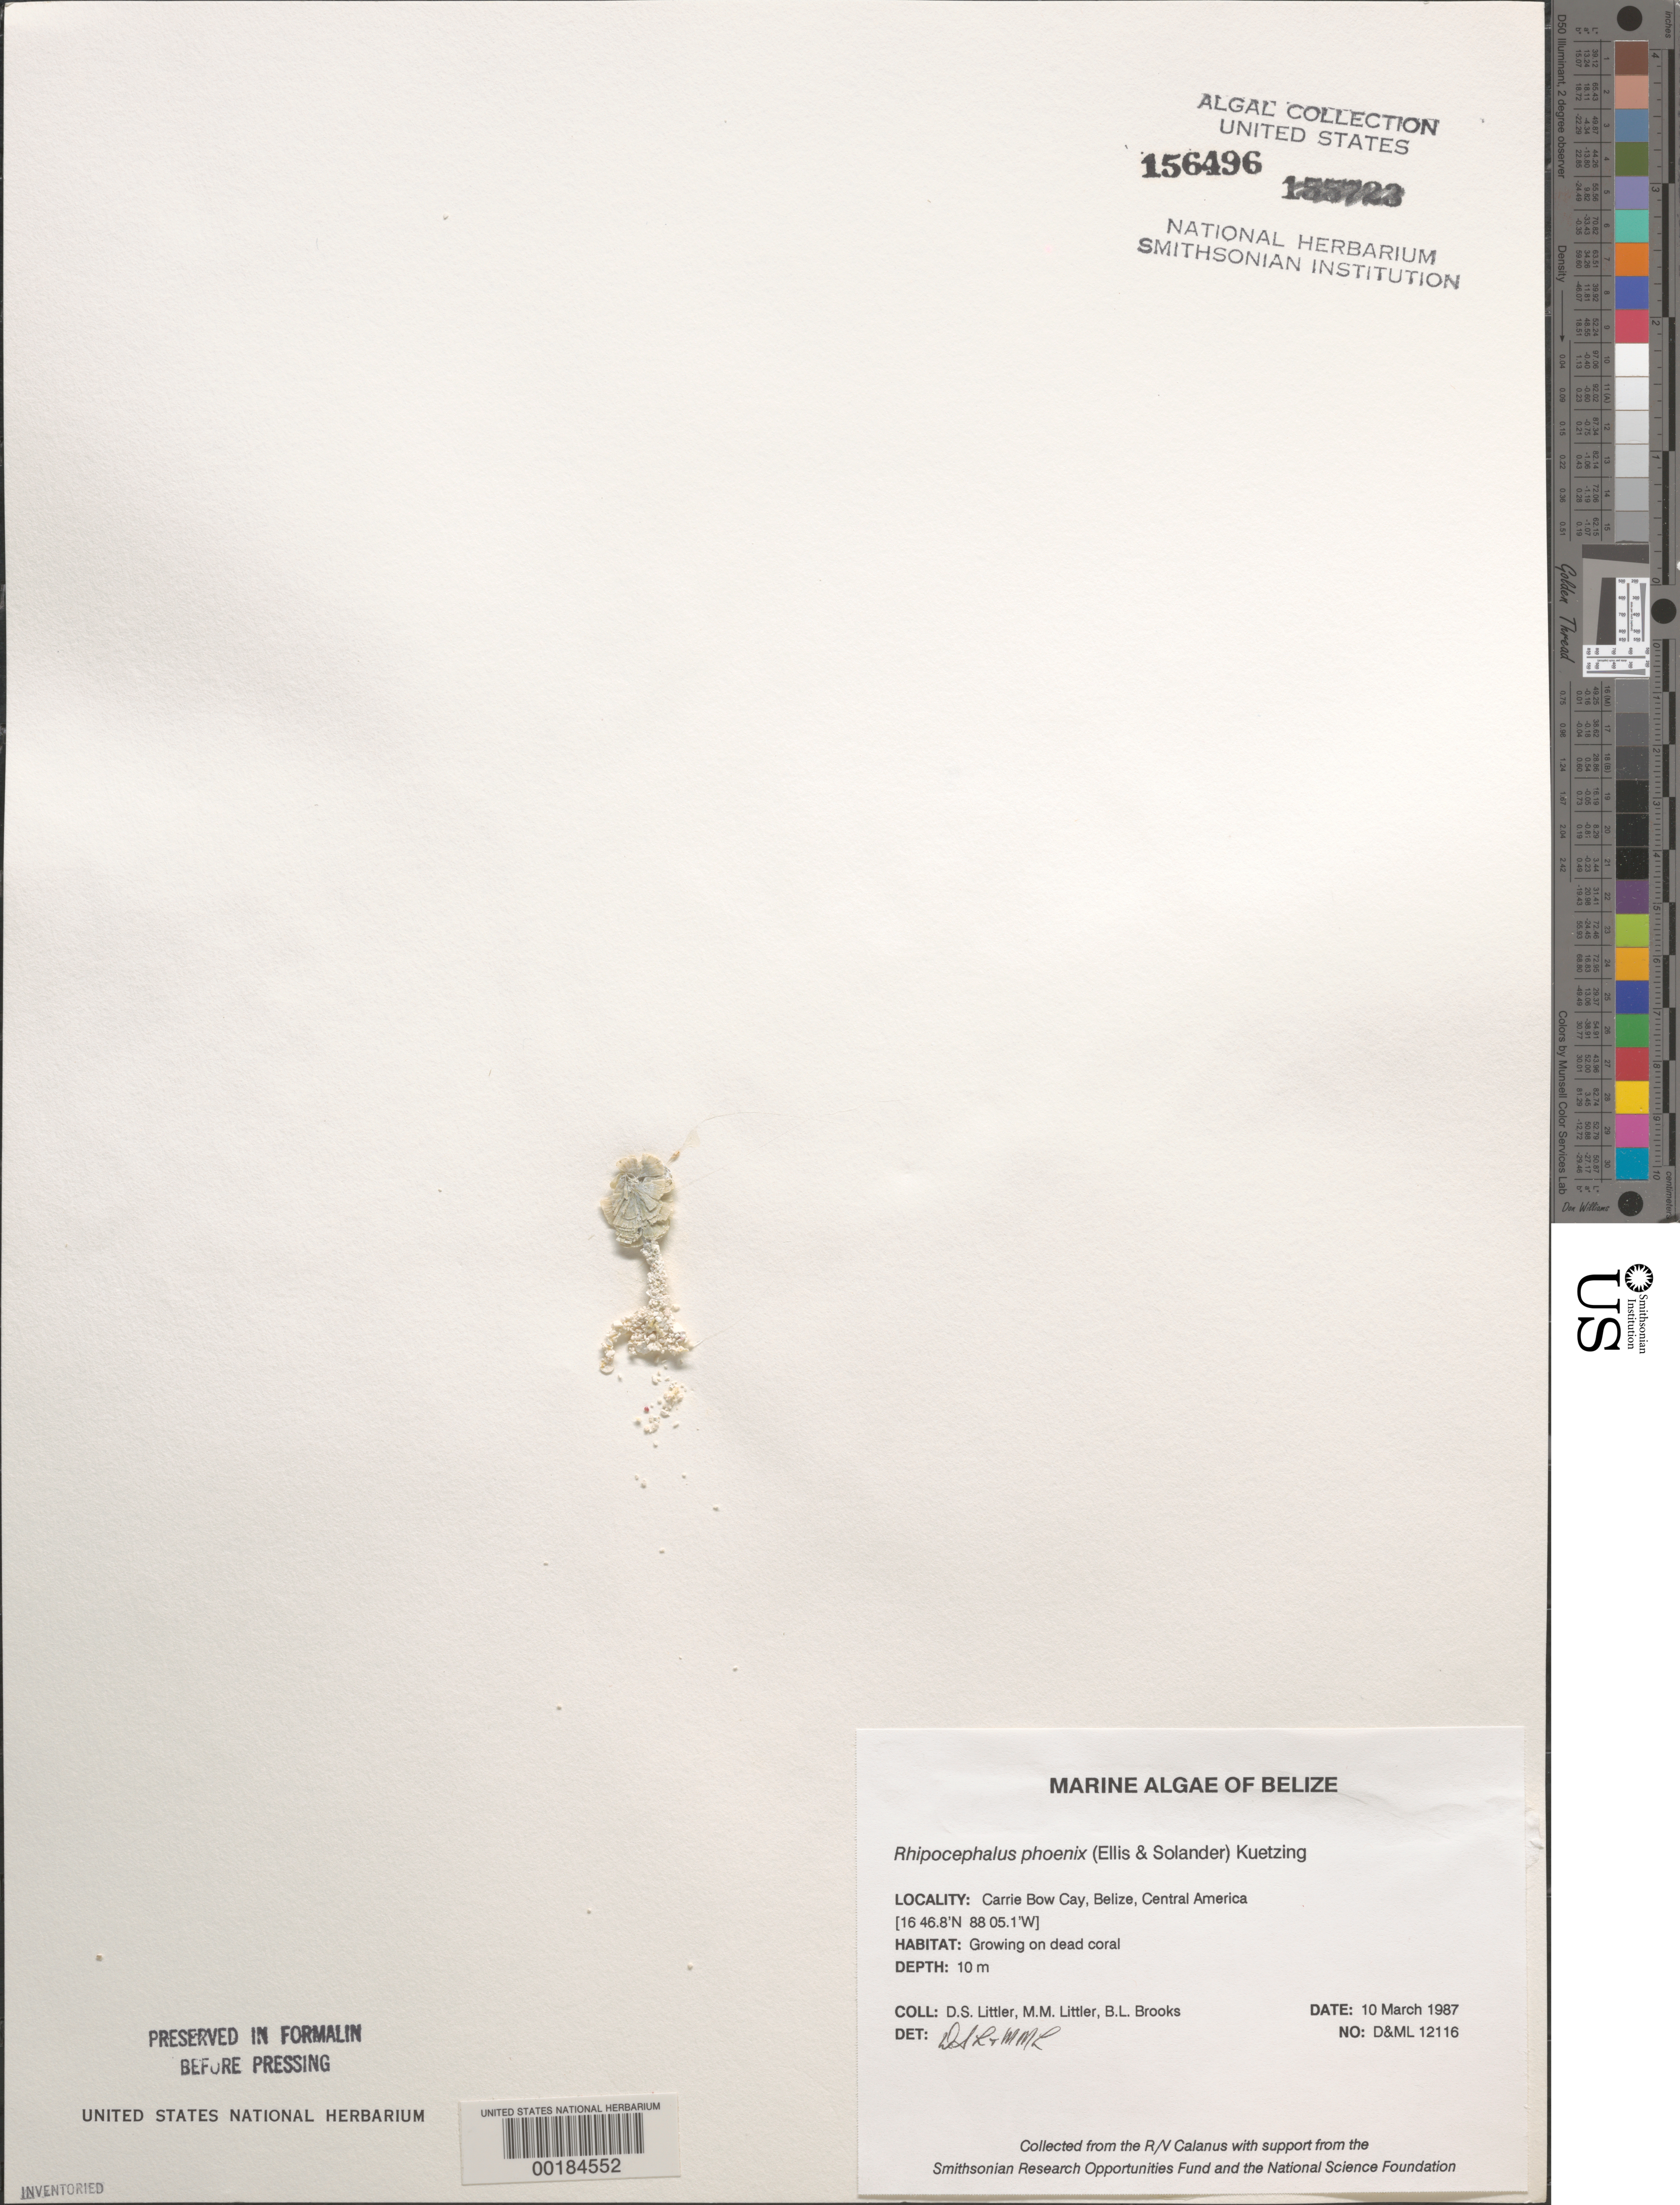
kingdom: Plantae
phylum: Chlorophyta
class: Ulvophyceae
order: Bryopsidales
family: Udoteaceae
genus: Rhipocephalus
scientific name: Rhipocephalus phoenix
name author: (J. Ellis & Sol.) Kütz.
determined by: Littler, D. S.; Littler, M. M.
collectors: D. S. Littler, M. M. Littler & B. Brooks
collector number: D&ML 12116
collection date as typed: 10 Mar 1987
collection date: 1987-03-10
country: Belize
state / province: Stann Creek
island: Carrie Bow Cay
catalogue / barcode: US 156496